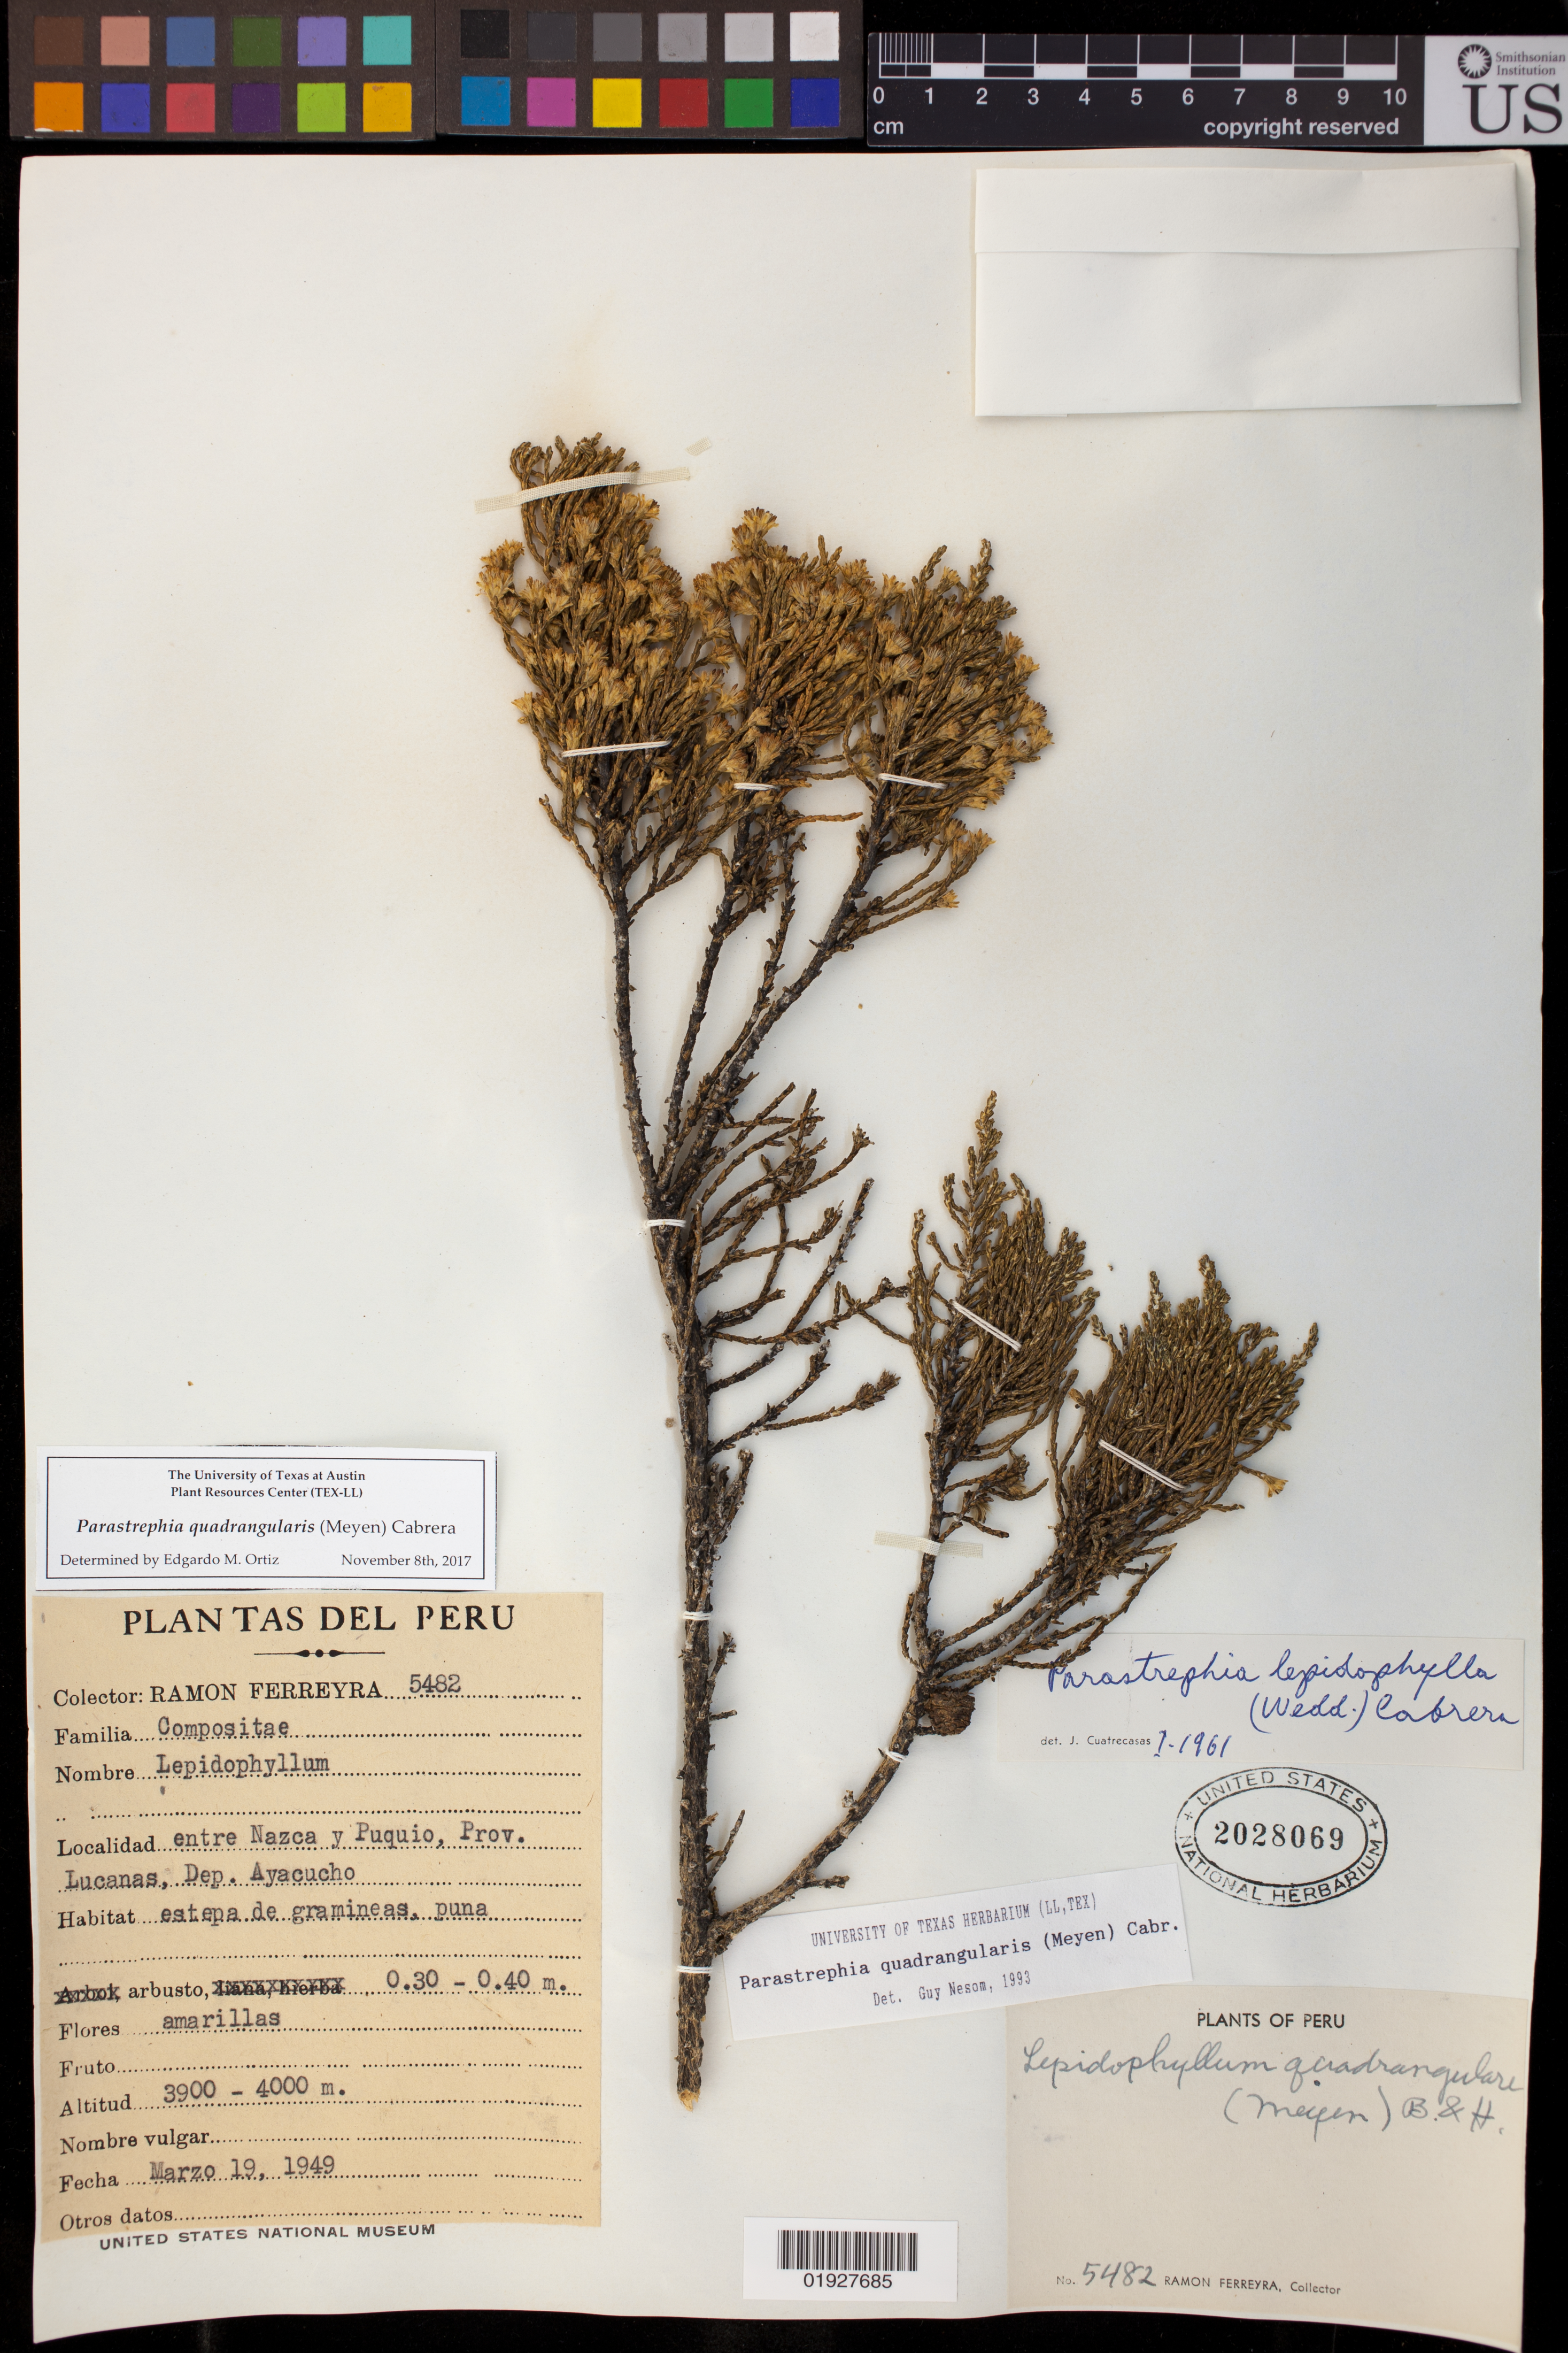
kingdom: Plantae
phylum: Tracheophyta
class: Magnoliopsida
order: Asterales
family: Asteraceae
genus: Parastrephia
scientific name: Parastrephia quadrangularis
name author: (Meyen) Cabrera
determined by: Ortiz, E. M.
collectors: R. A. Ferreyra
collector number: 5482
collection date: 1949-03-19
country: Peru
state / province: Ayacucho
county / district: Lucanas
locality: Cumbre entre Nazca y Puquio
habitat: Estepa de gramineas, puna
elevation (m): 3900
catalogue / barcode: US 2028069